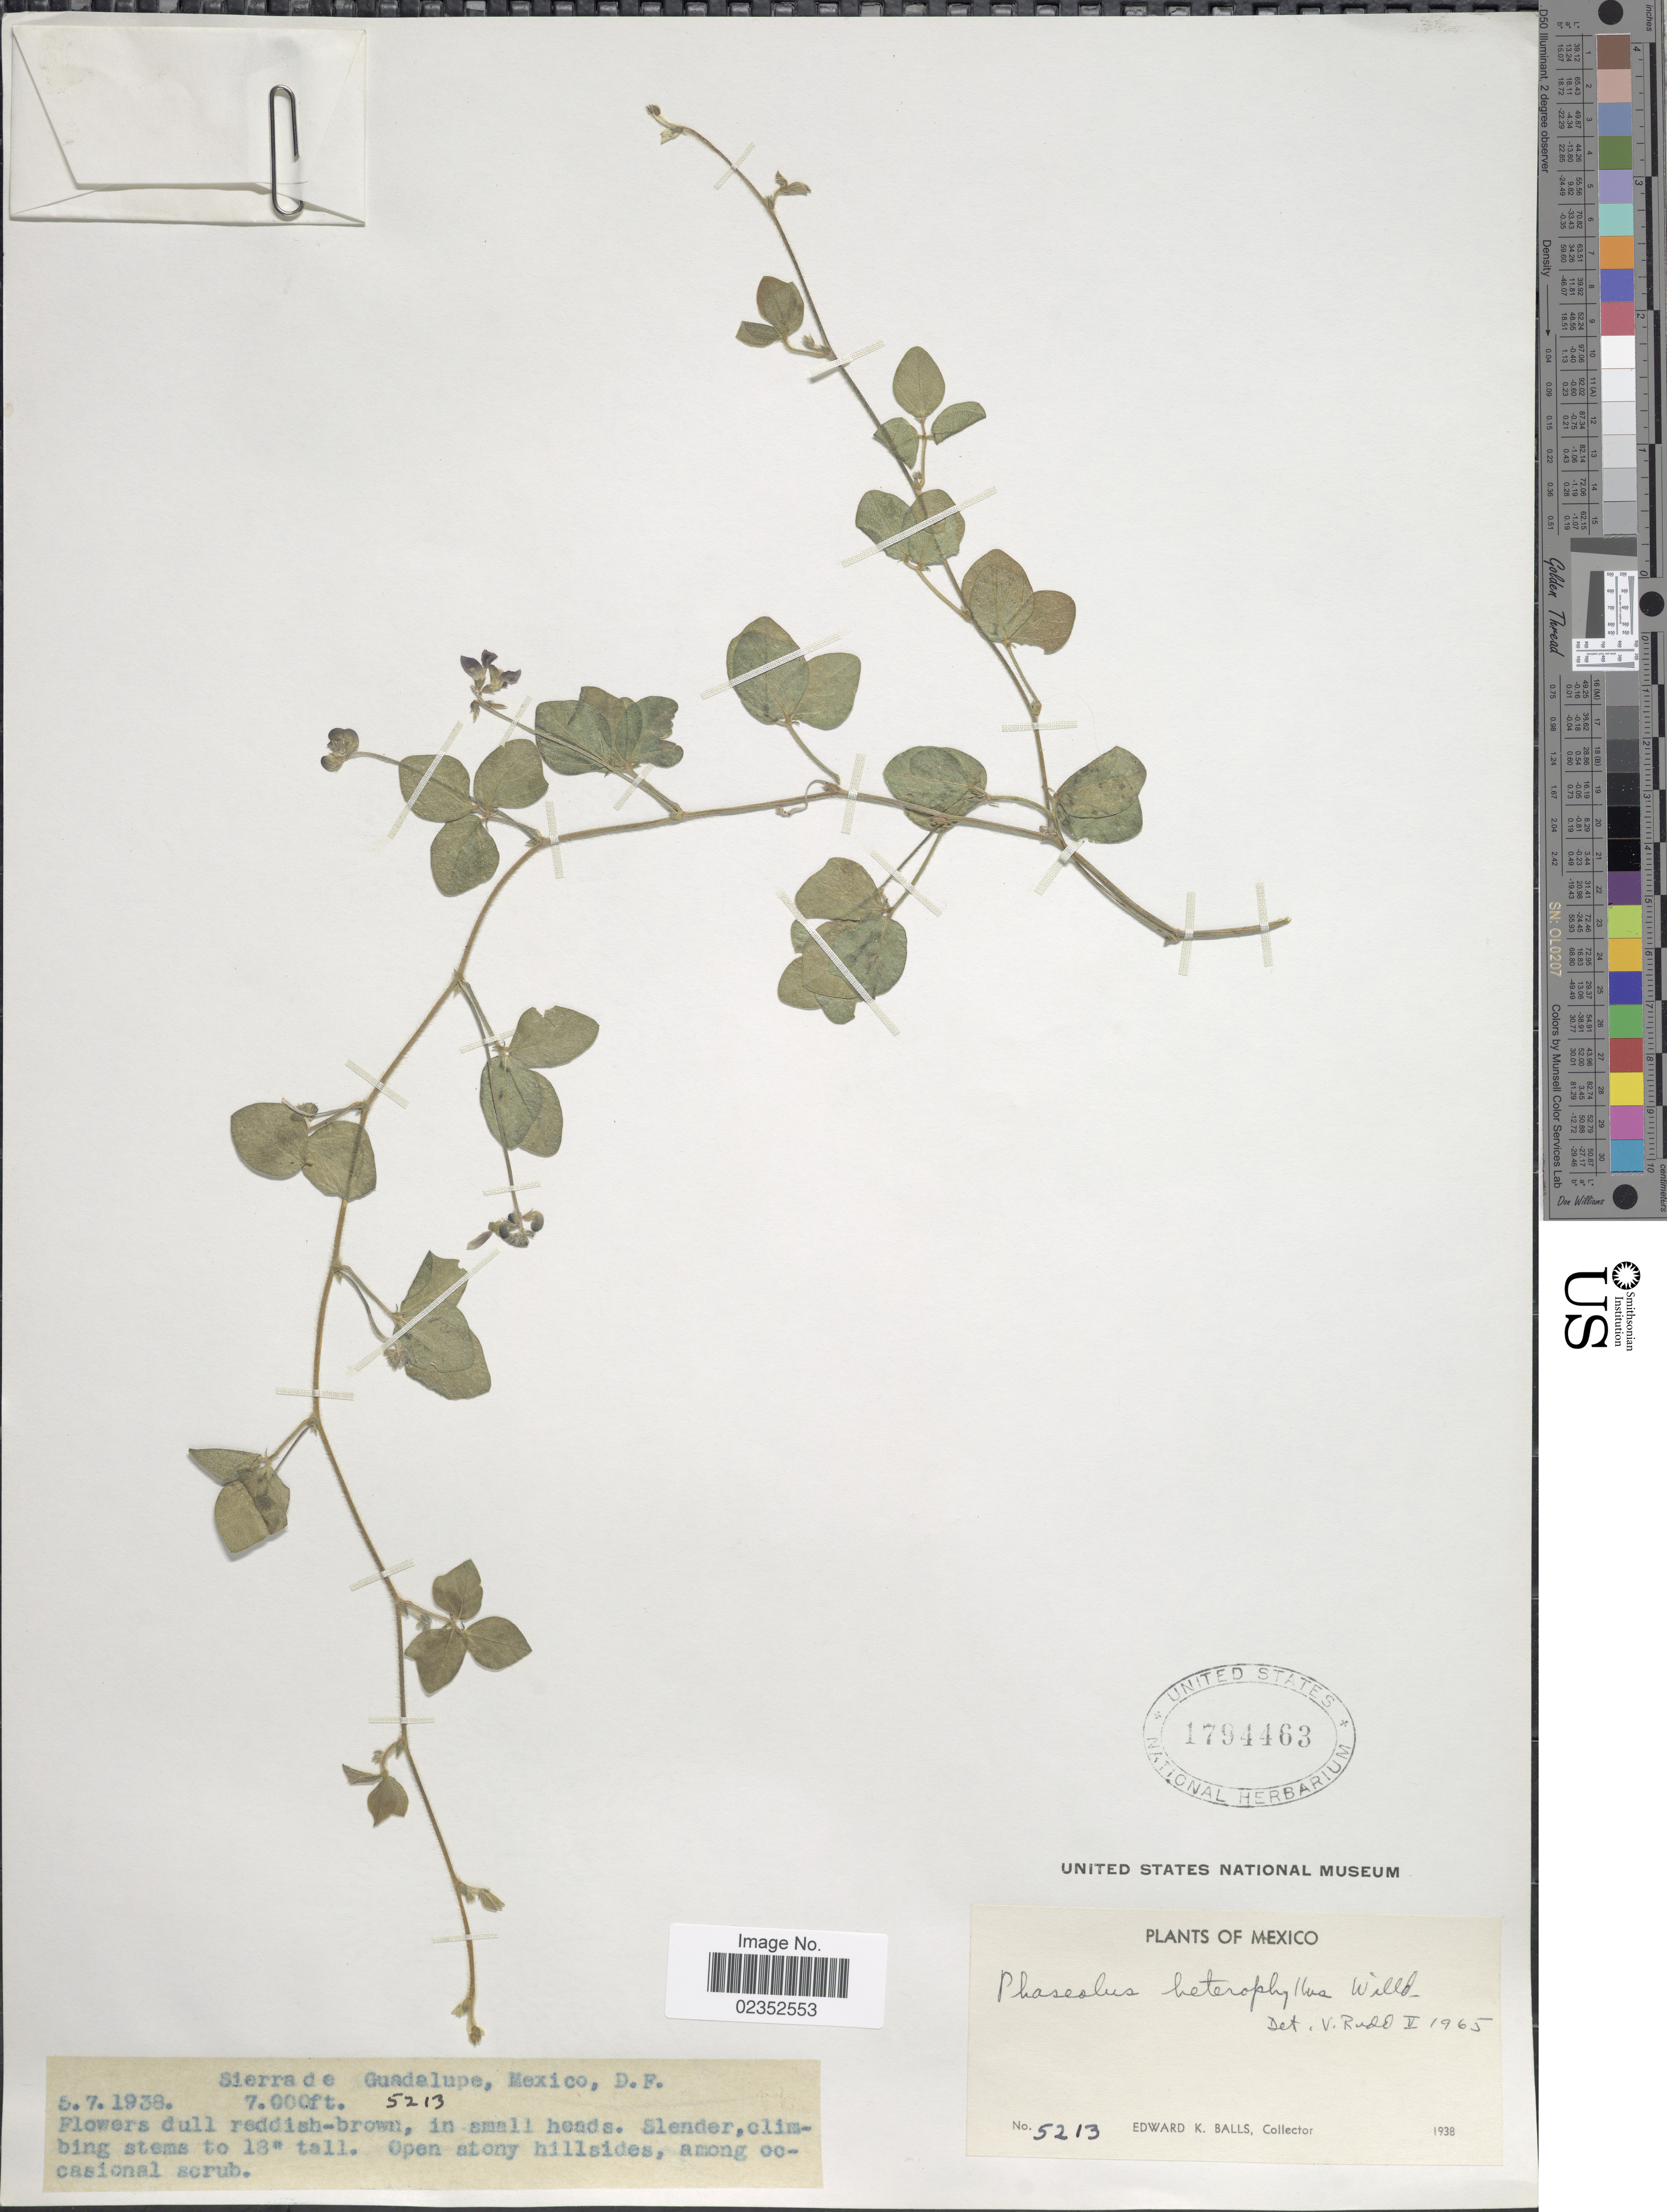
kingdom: Plantae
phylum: Tracheophyta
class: Magnoliopsida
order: Fabales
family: Fabaceae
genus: Macroptilium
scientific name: Macroptilium gibbosifolium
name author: (Ortega) A. Delgado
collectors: E. K. Balls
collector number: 5213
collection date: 1938-07-05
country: Mexico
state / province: Distrito Federal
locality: Sierrade Guadalupe, open stonyhillsides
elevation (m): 2134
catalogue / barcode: US 1794463